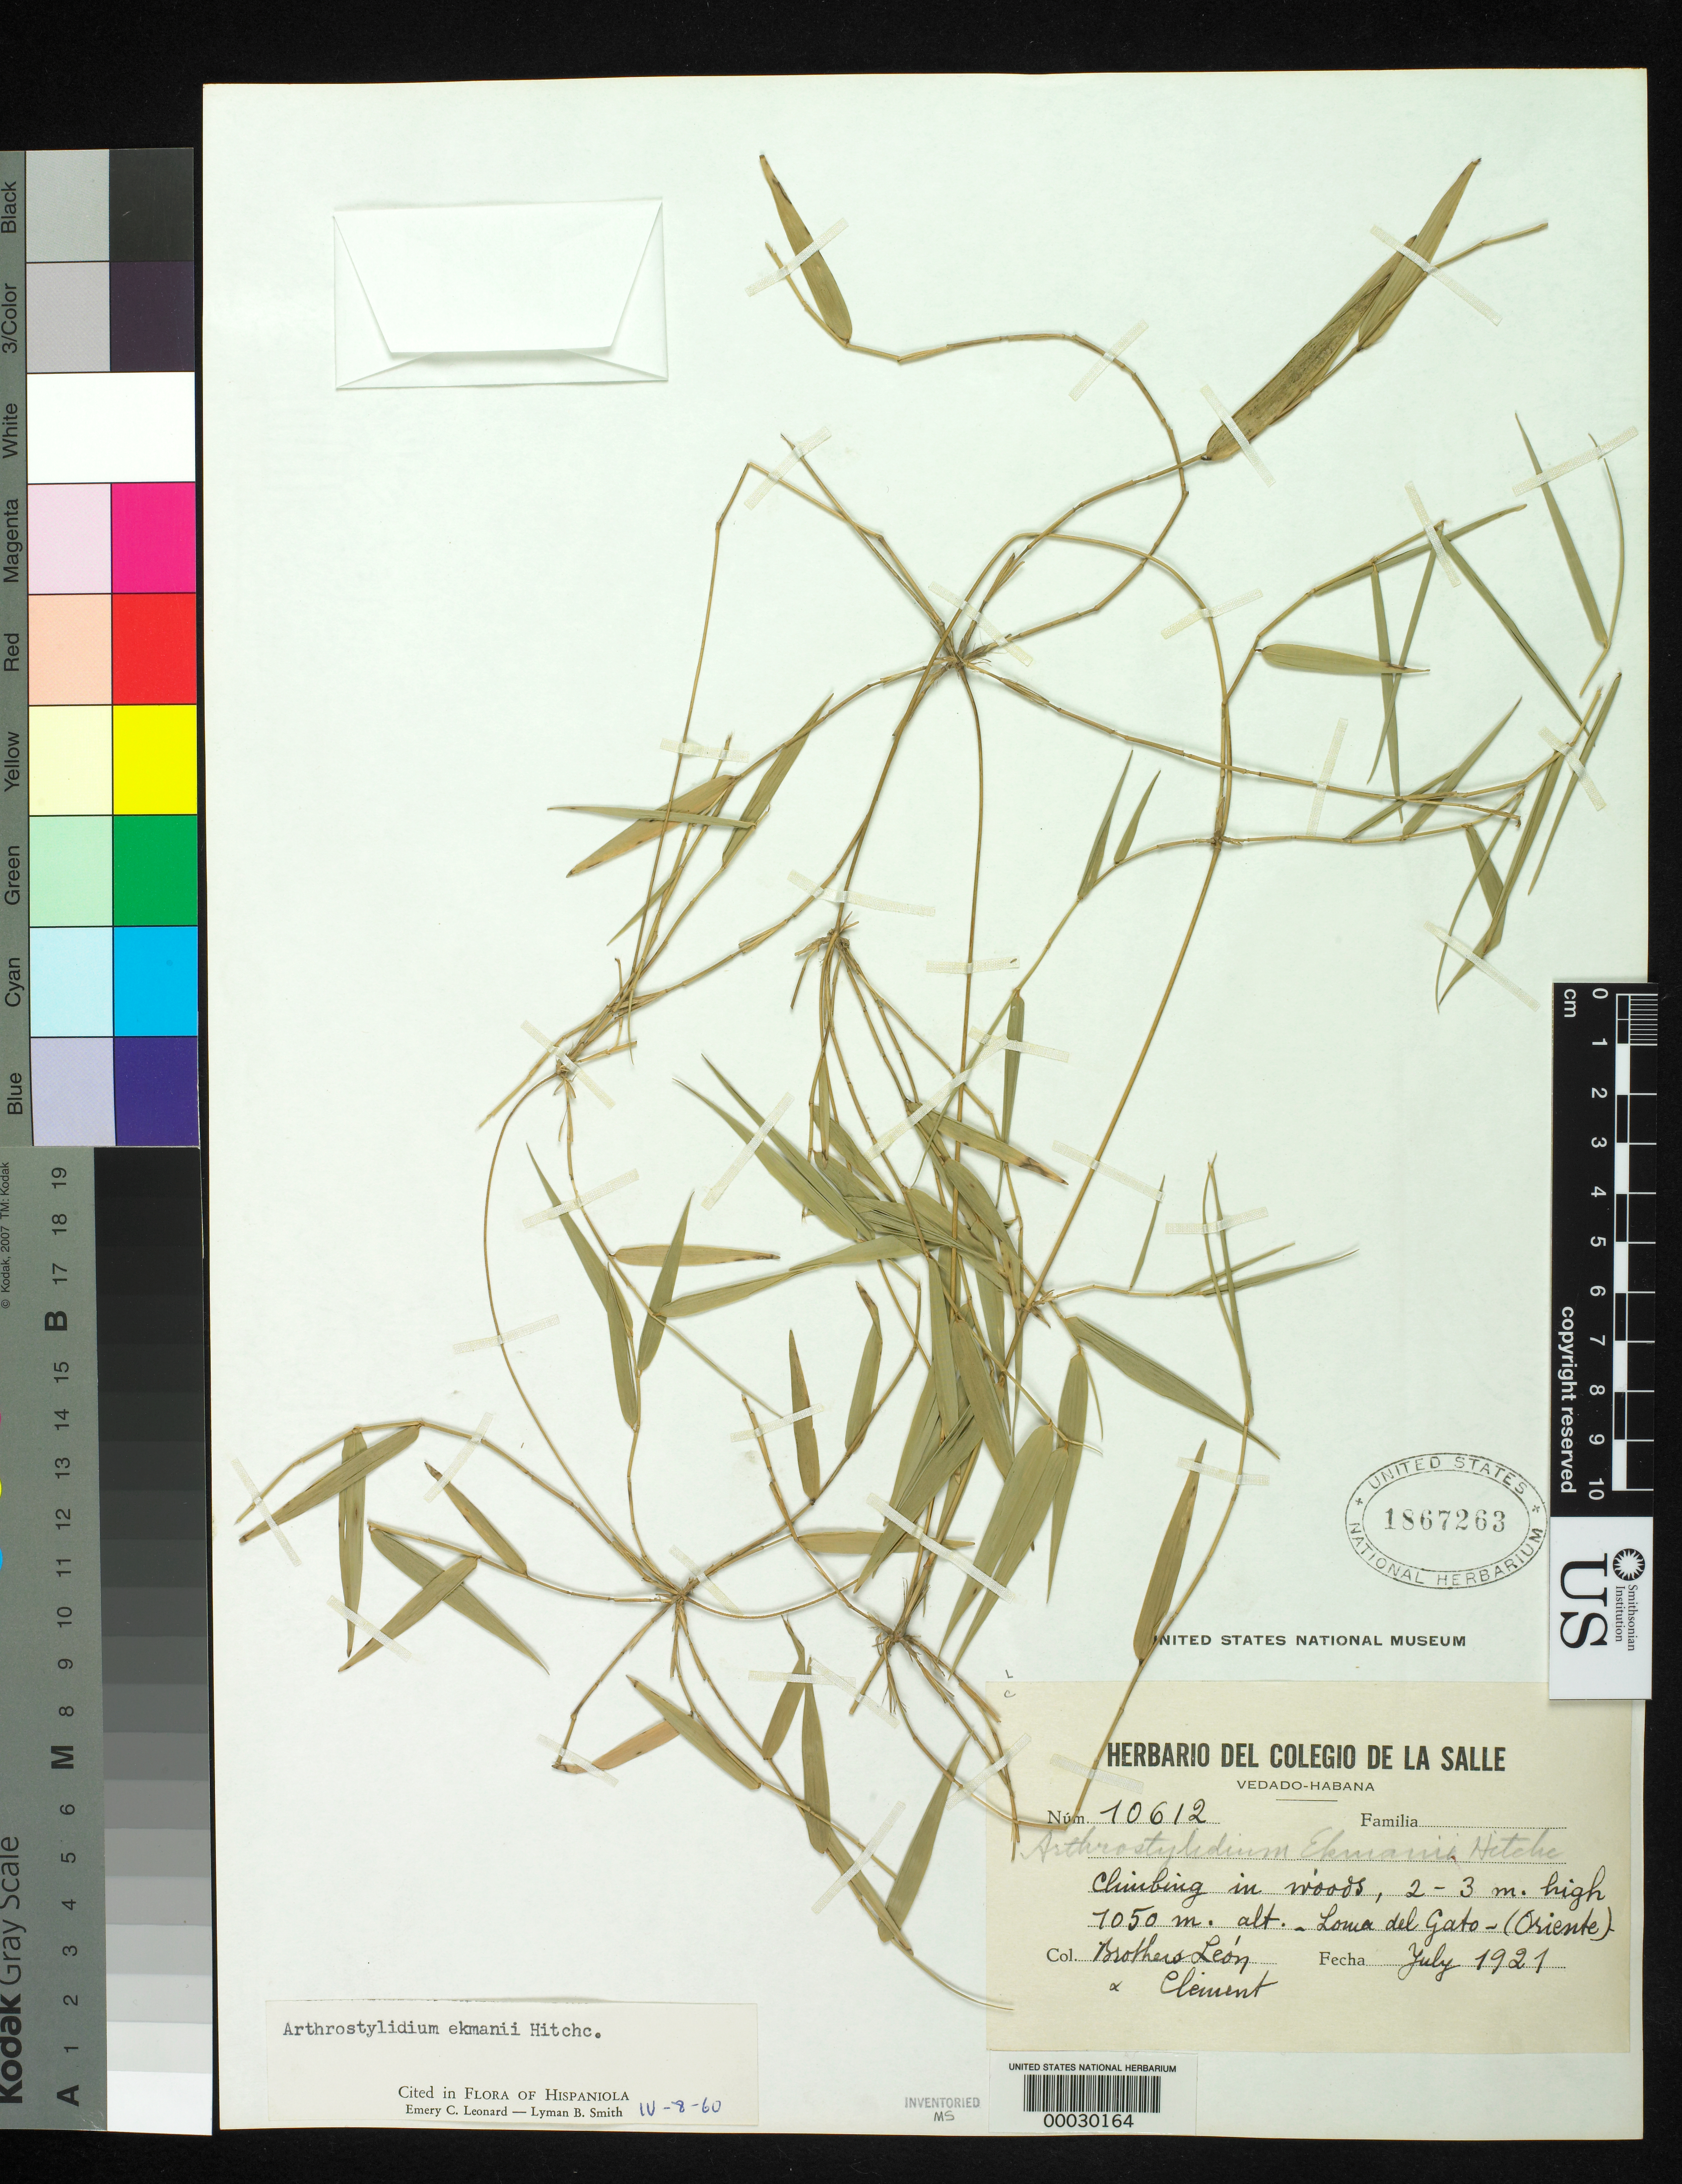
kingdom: Plantae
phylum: Tracheophyta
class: Liliopsida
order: Poales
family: Poaceae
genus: Arthrostylidium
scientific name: Arthrostylidium ekmanii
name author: Hitchc.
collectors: Bro. León & Bro. Clemente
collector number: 10612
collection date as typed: Jul 1921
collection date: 1921-07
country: Cuba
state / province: Oriente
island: Greater Antilles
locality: Louia del gato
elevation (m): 2149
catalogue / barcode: US 1867263